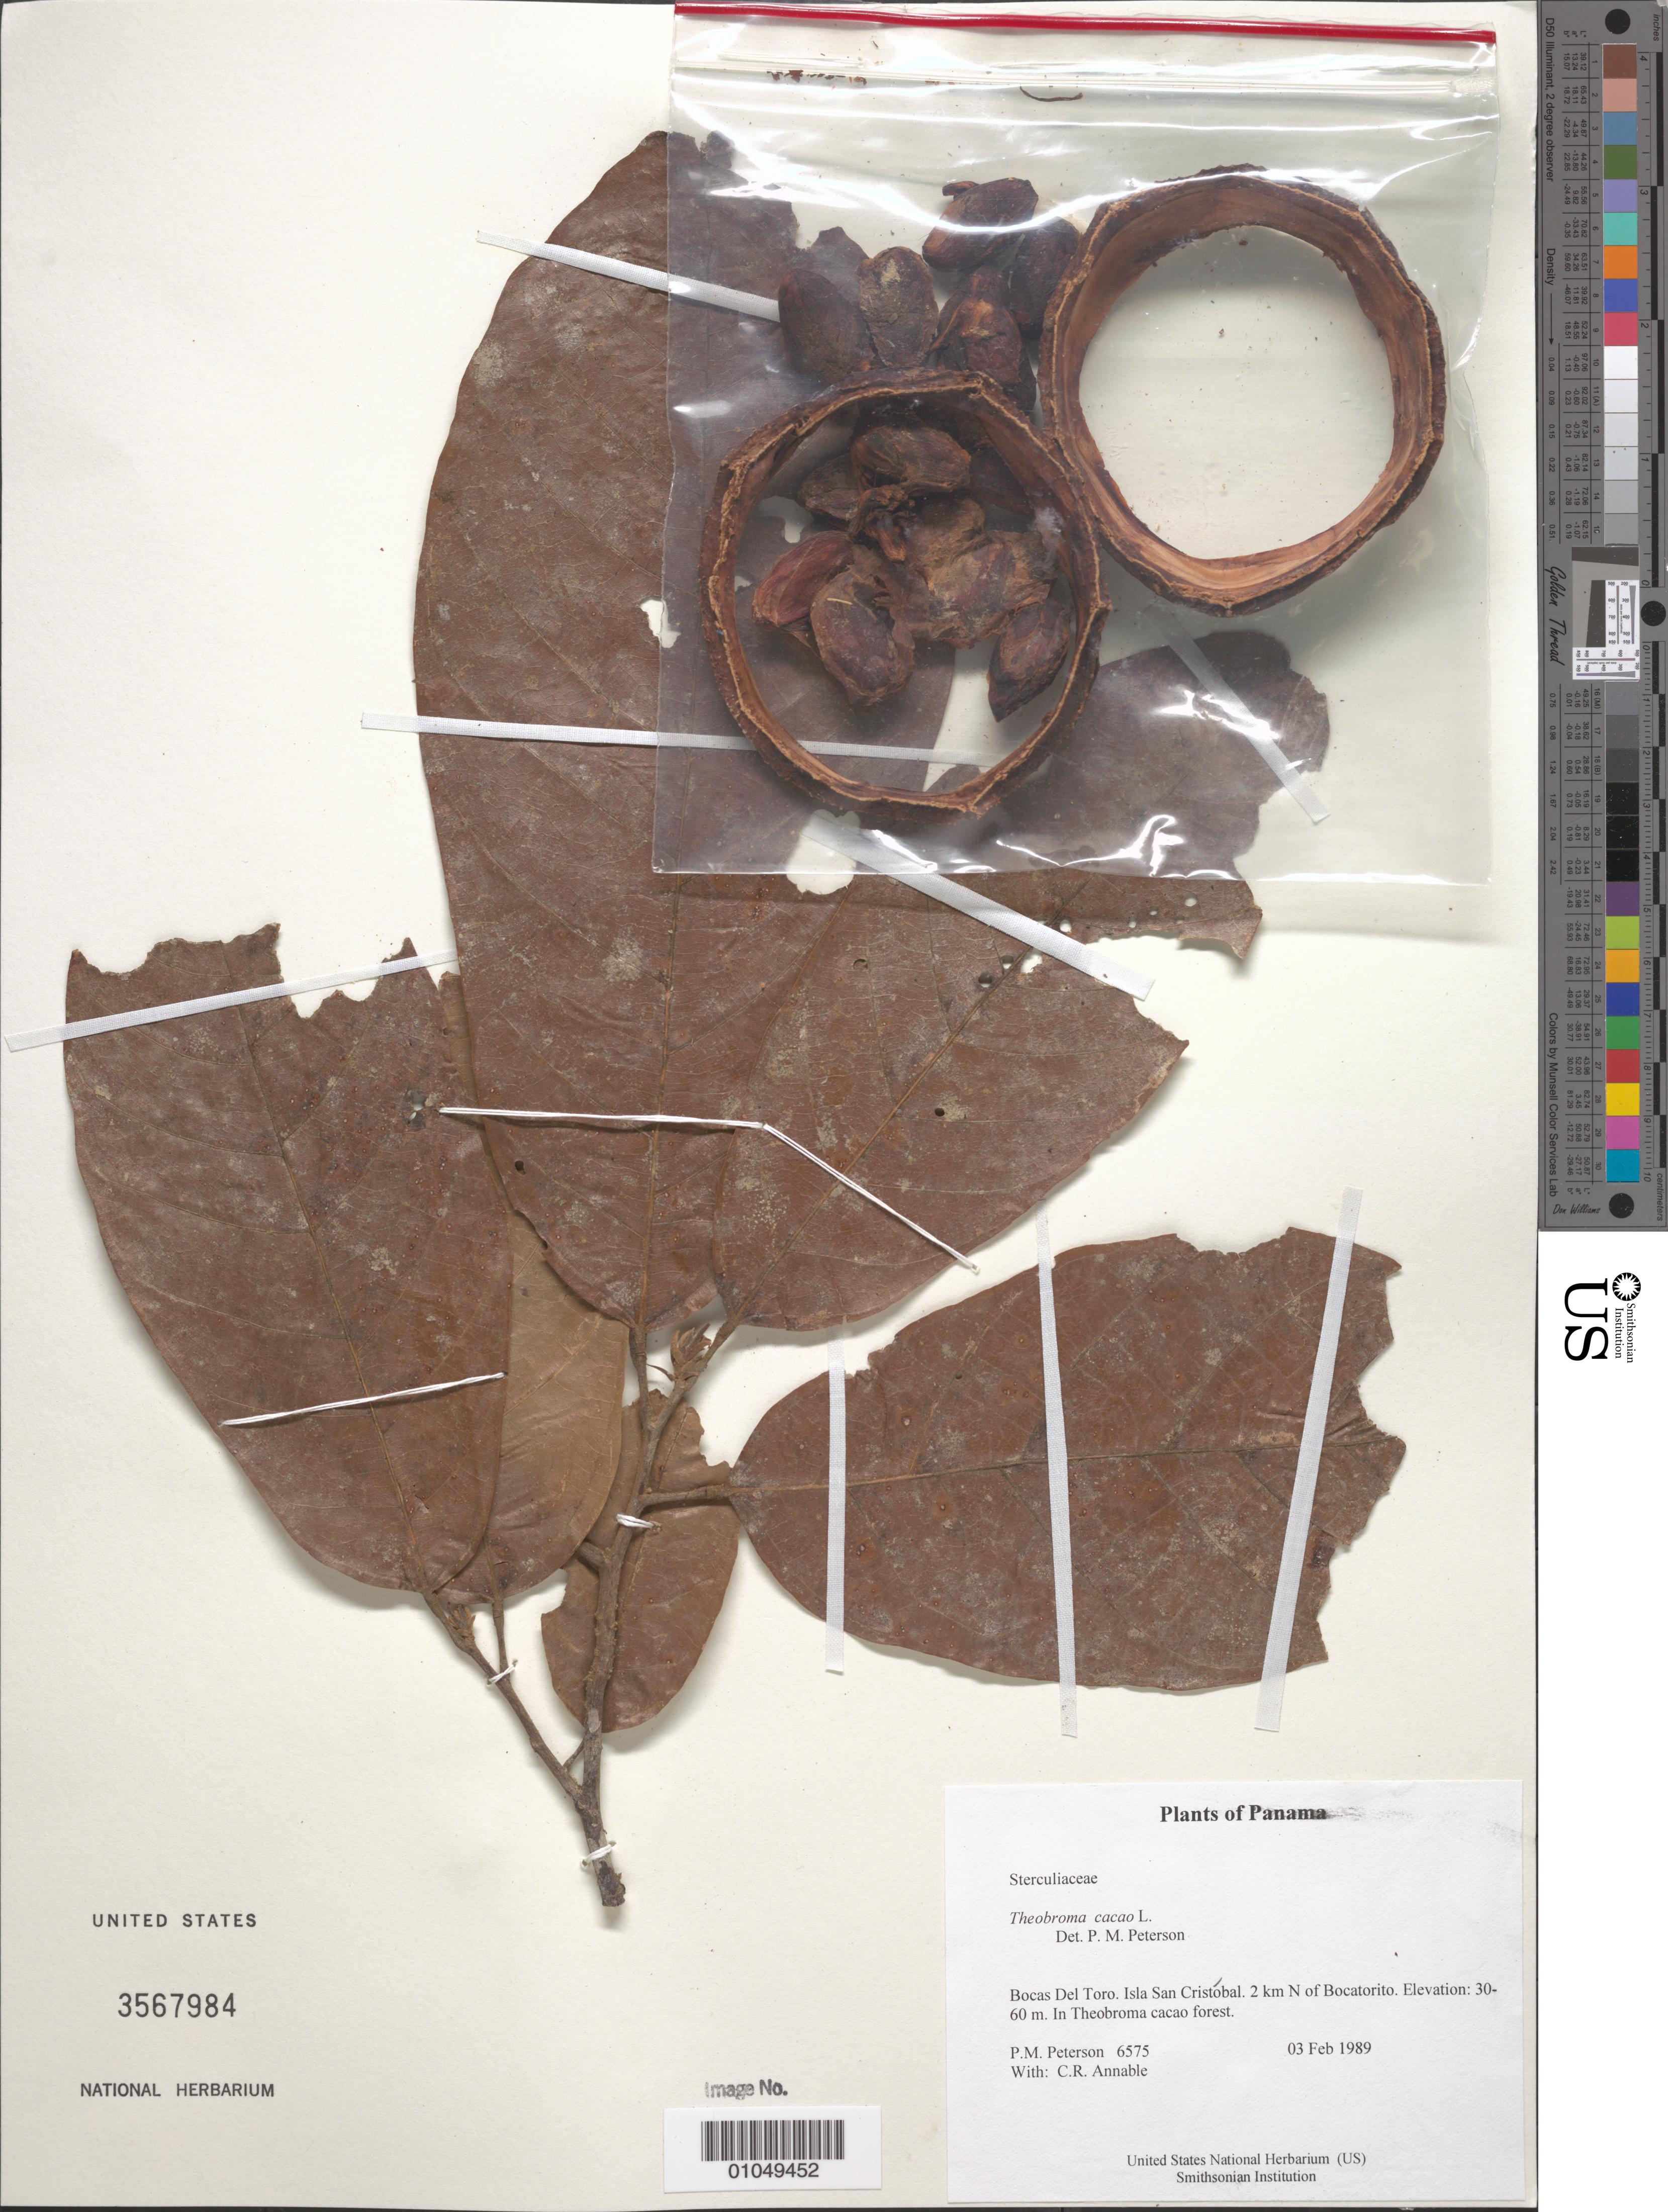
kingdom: Plantae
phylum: Tracheophyta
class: Magnoliopsida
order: Malvales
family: Malvaceae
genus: Theobroma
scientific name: Theobroma cacao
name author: L.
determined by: Peterson, Paul M., (BOT), Smithsonian Institution - National Museum of Natural History (UNITED STATES)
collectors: P. M. Peterson & C. R. Annable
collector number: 06575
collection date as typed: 03 Feb 1989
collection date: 1989-02-03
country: Panama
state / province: Bocas del Toro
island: San Cristobal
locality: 2 km N of Bocatorito.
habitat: In Theobroma cacao forest.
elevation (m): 30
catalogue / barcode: US 3567984